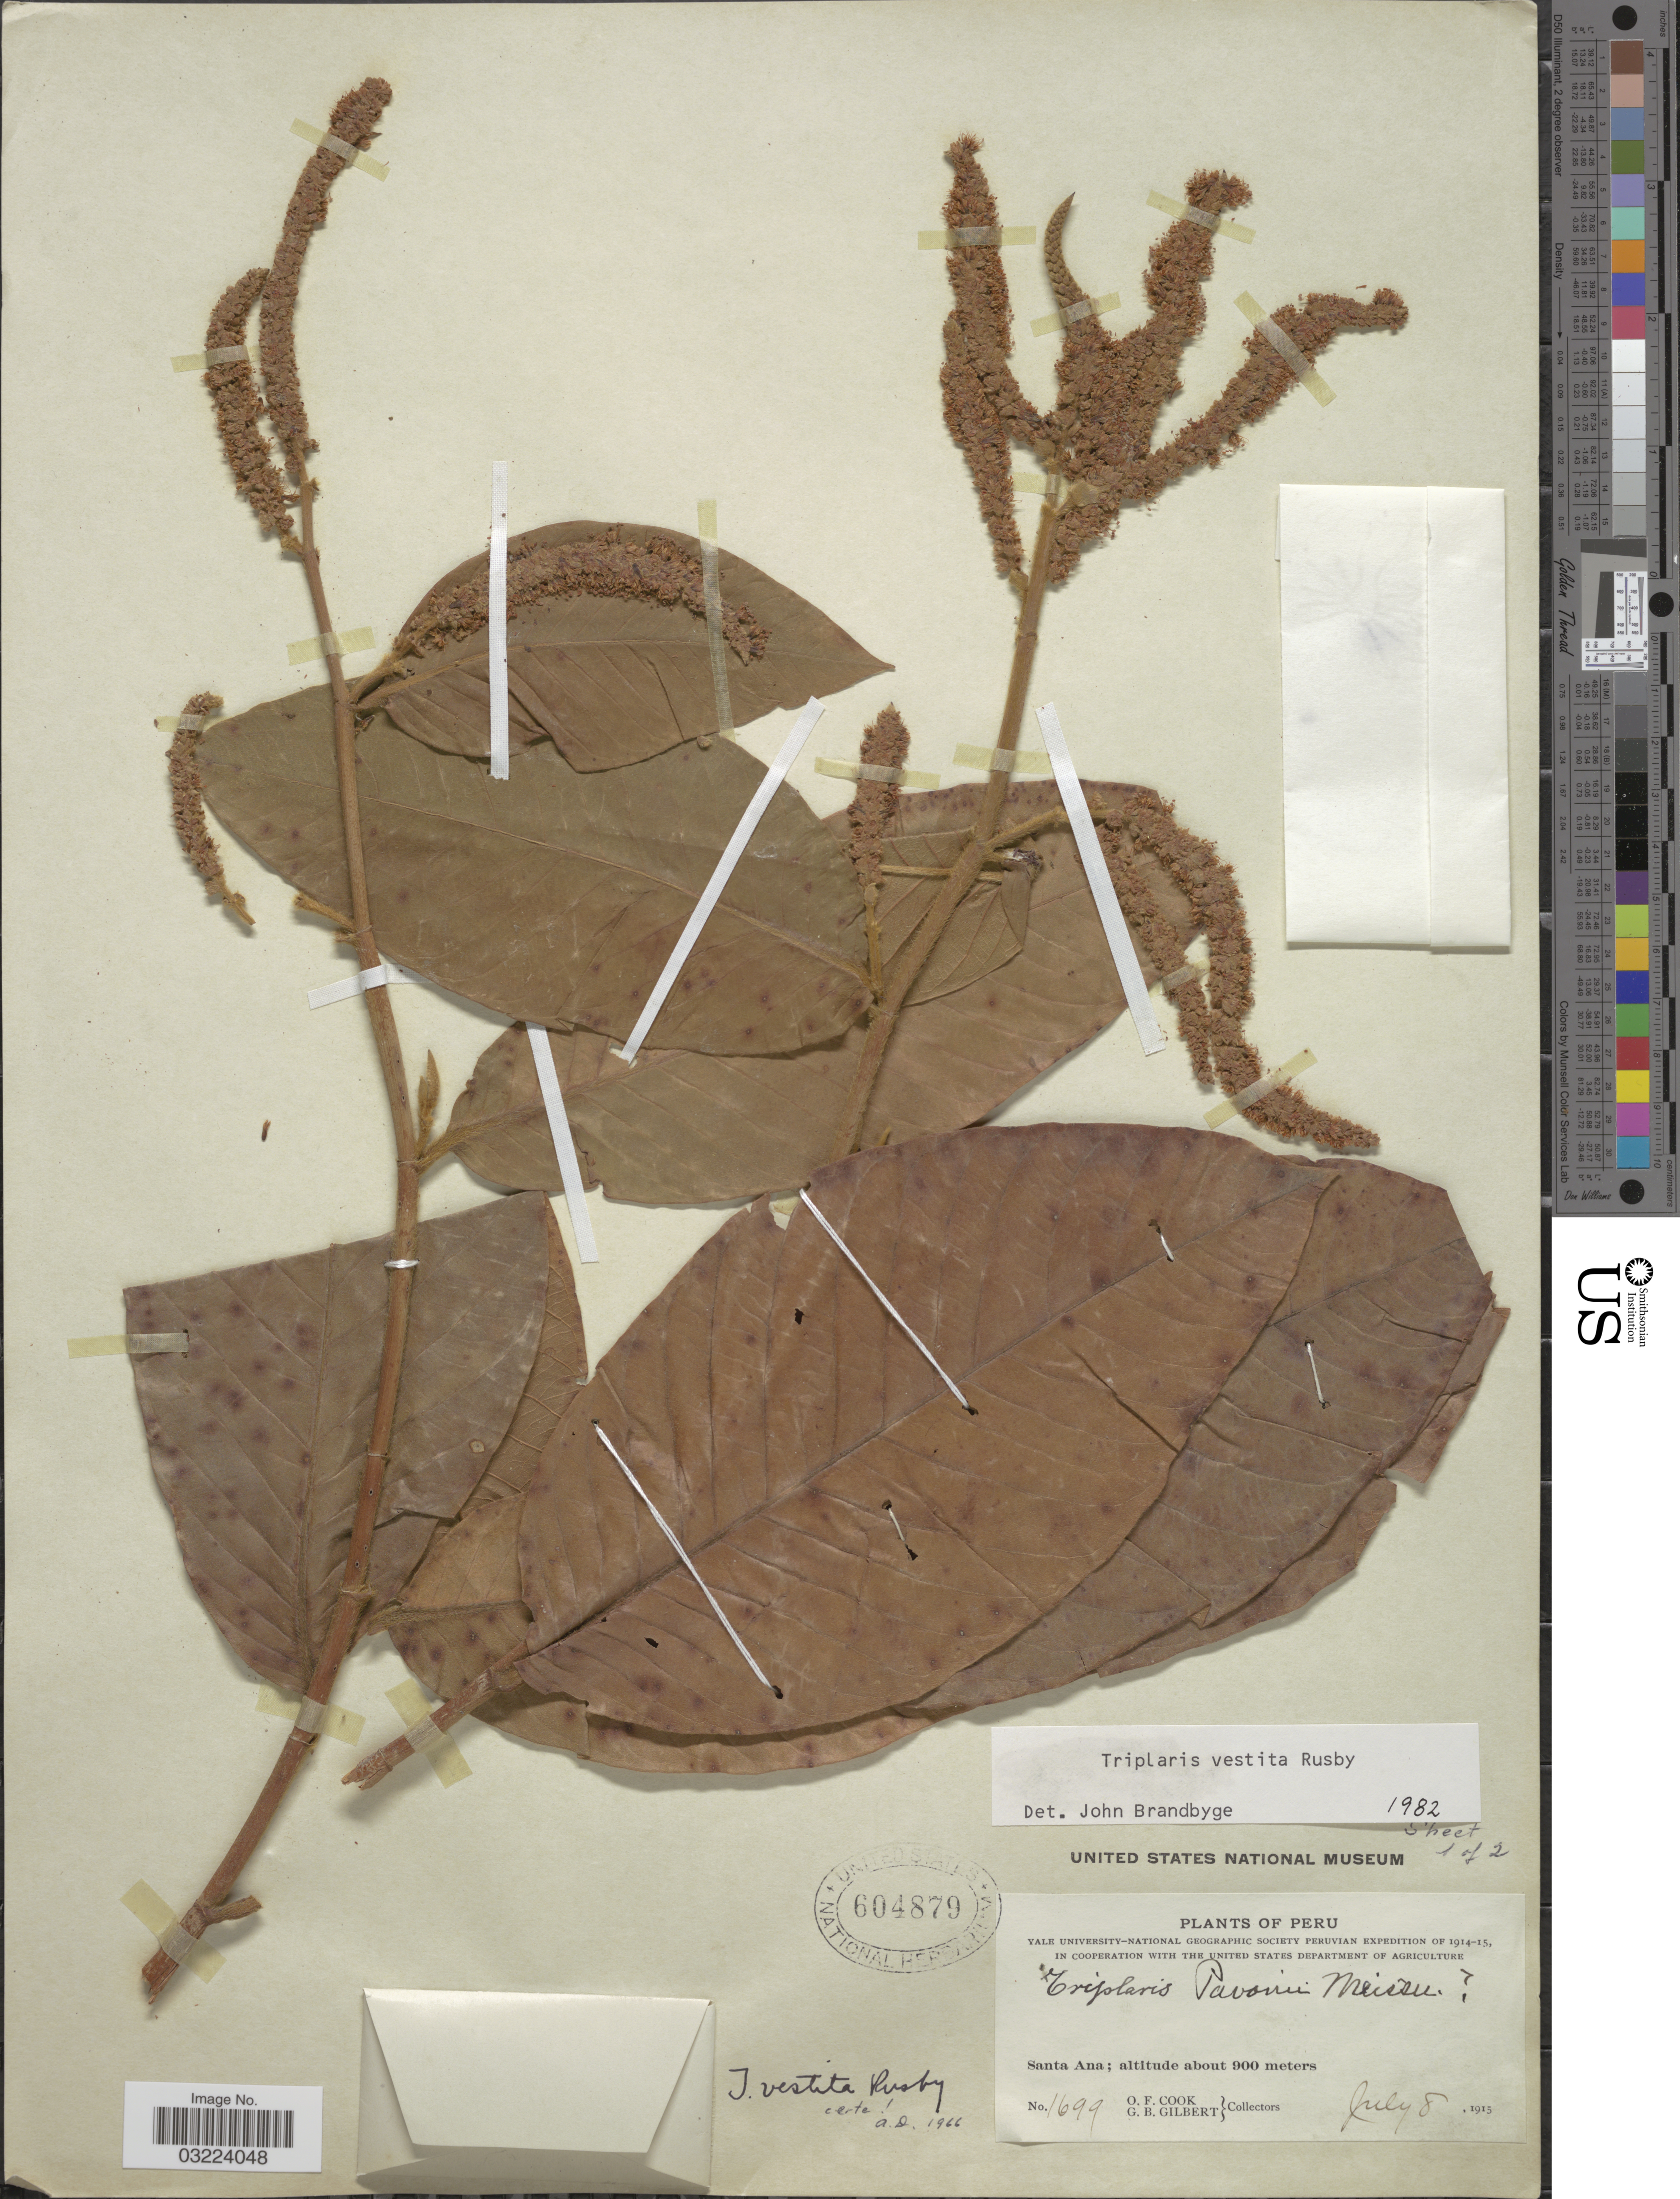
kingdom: Plantae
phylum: Tracheophyta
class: Magnoliopsida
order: Caryophyllales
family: Polygonaceae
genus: Triplaris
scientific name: Triplaris vestita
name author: Rusby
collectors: O. F. Cook & G. B. Gilbert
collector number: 1699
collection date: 1915-07-08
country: Peru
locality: Santa Ana.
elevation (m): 900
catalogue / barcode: US 604879